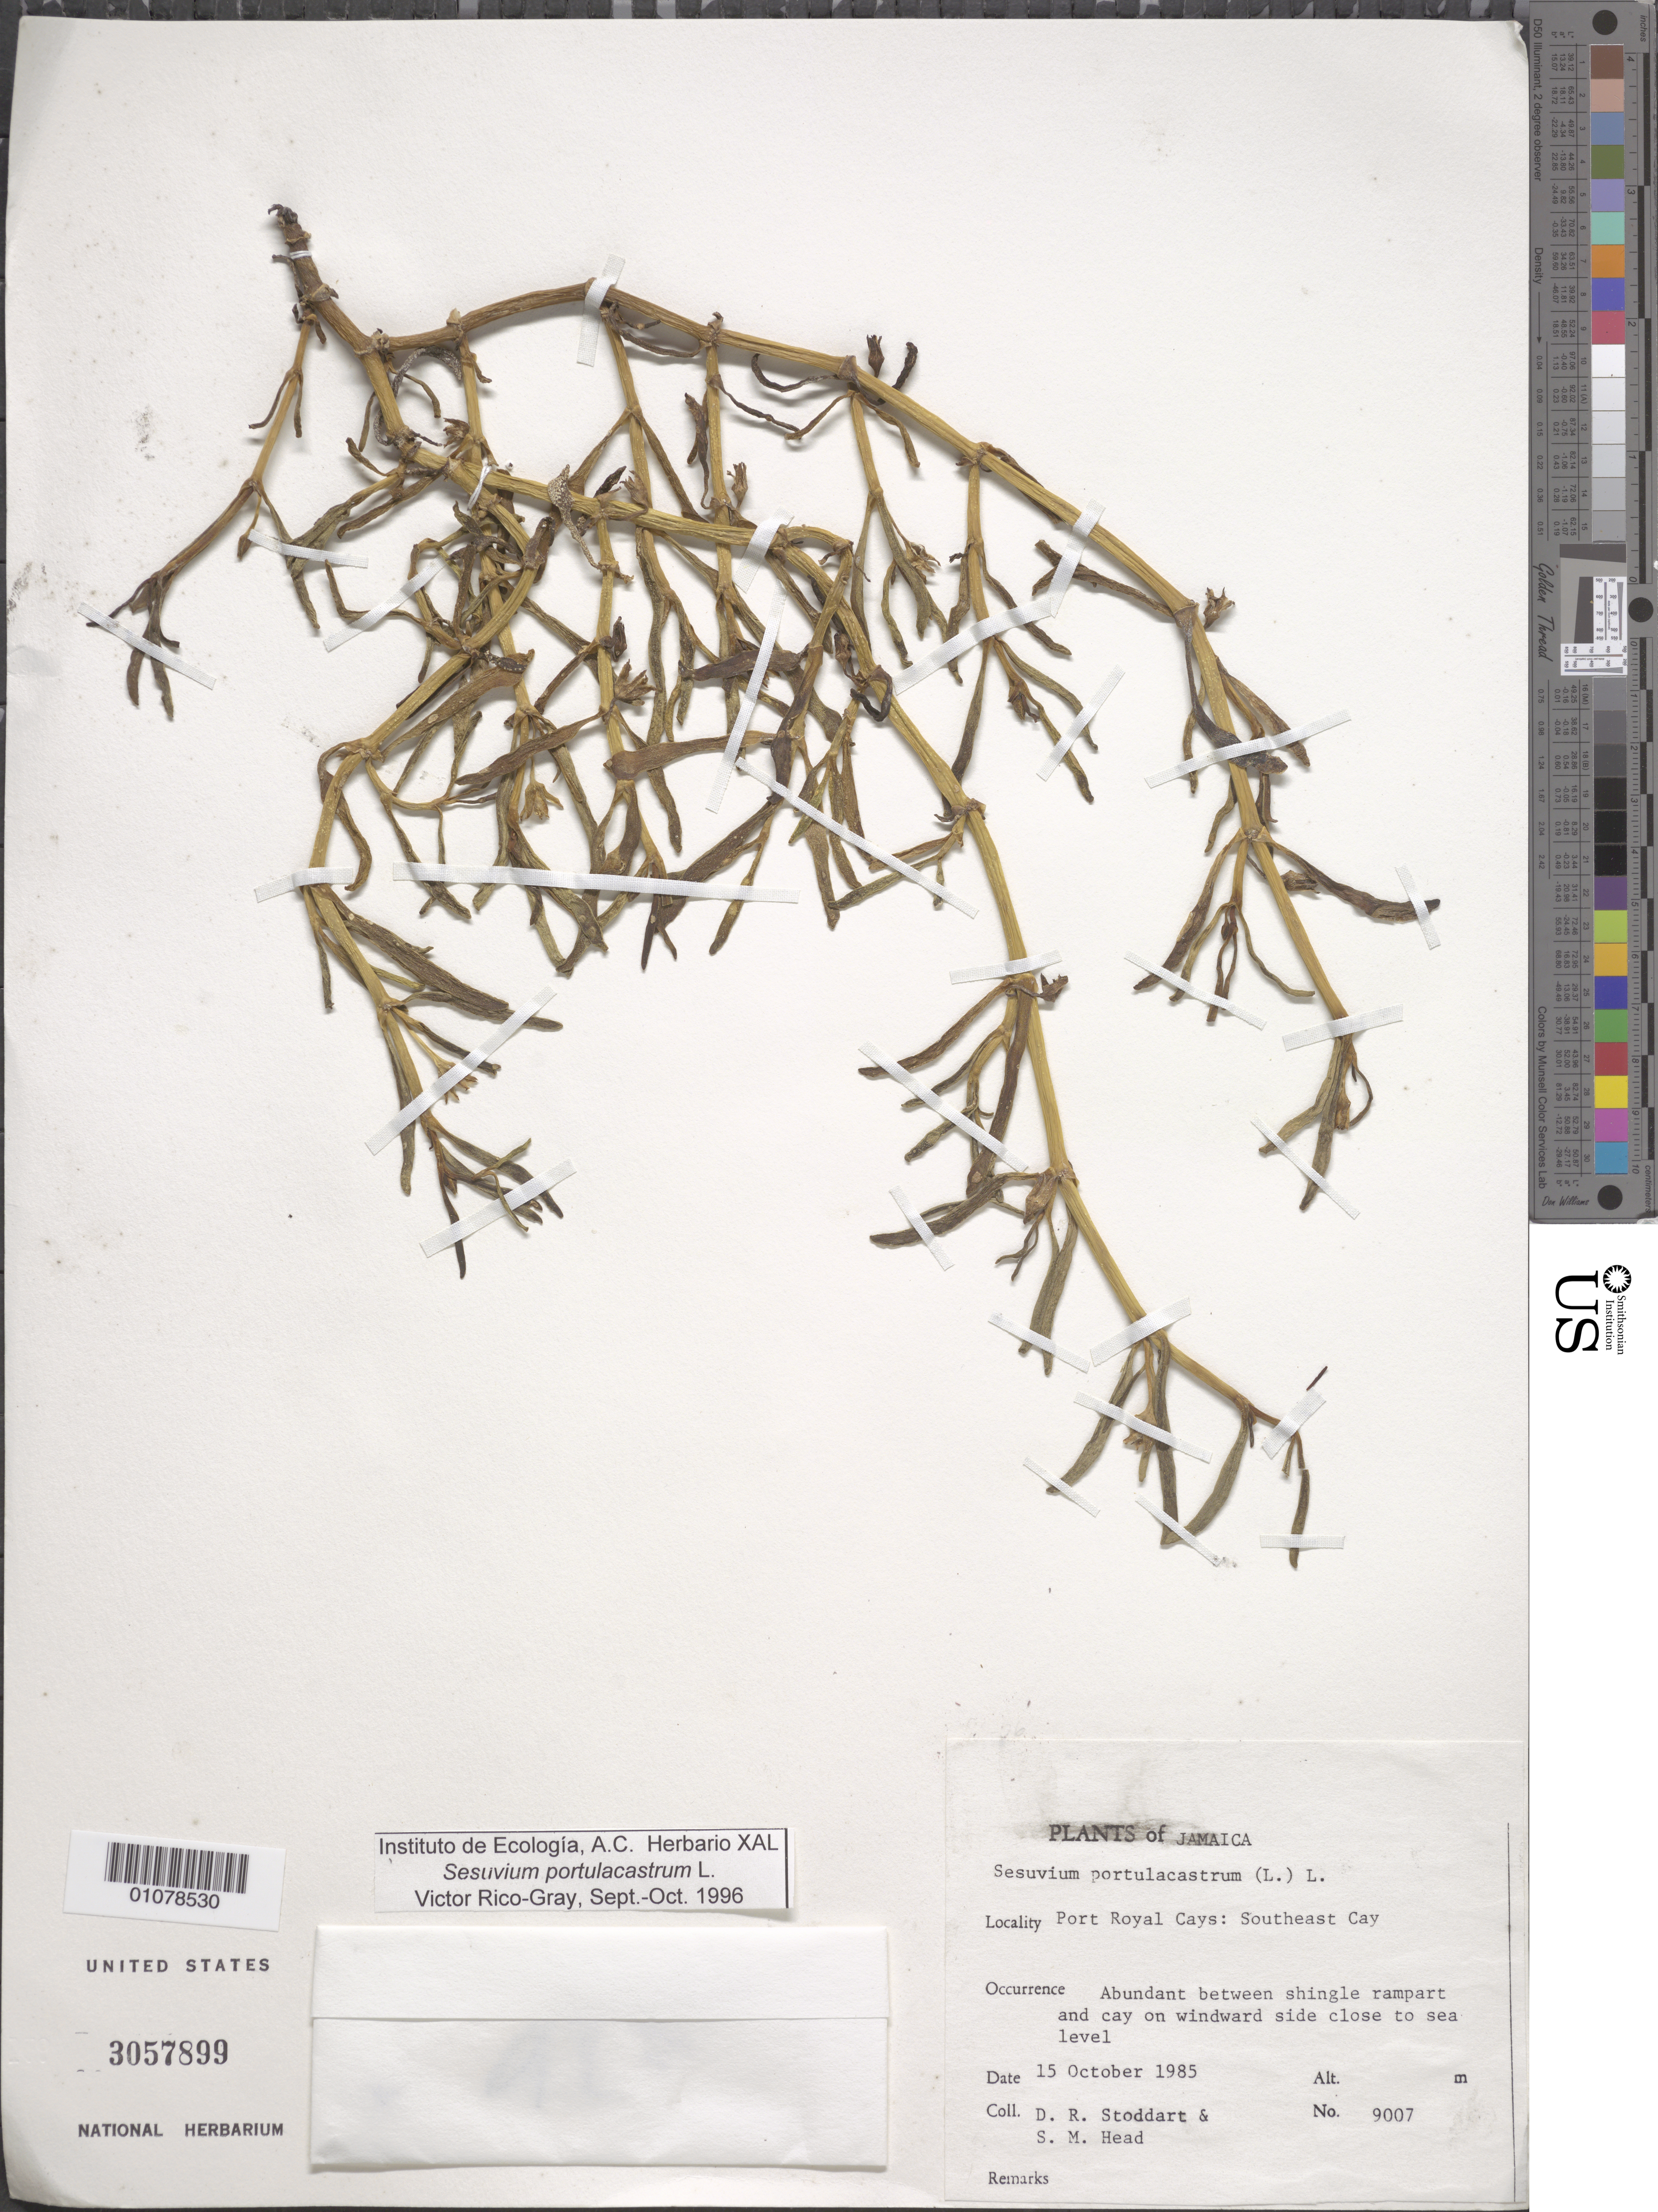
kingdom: Plantae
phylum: Tracheophyta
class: Magnoliopsida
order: Caryophyllales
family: Aizoaceae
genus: Sesuvium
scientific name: Sesuvium portulacastrum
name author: (L.) L.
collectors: D. R. Stoddart & S. Head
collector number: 9007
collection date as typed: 15 Oct 1985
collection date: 1985-10-15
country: Jamaica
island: Jamaica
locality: Port Royal Cays: Southeast Cay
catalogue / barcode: US 3057899